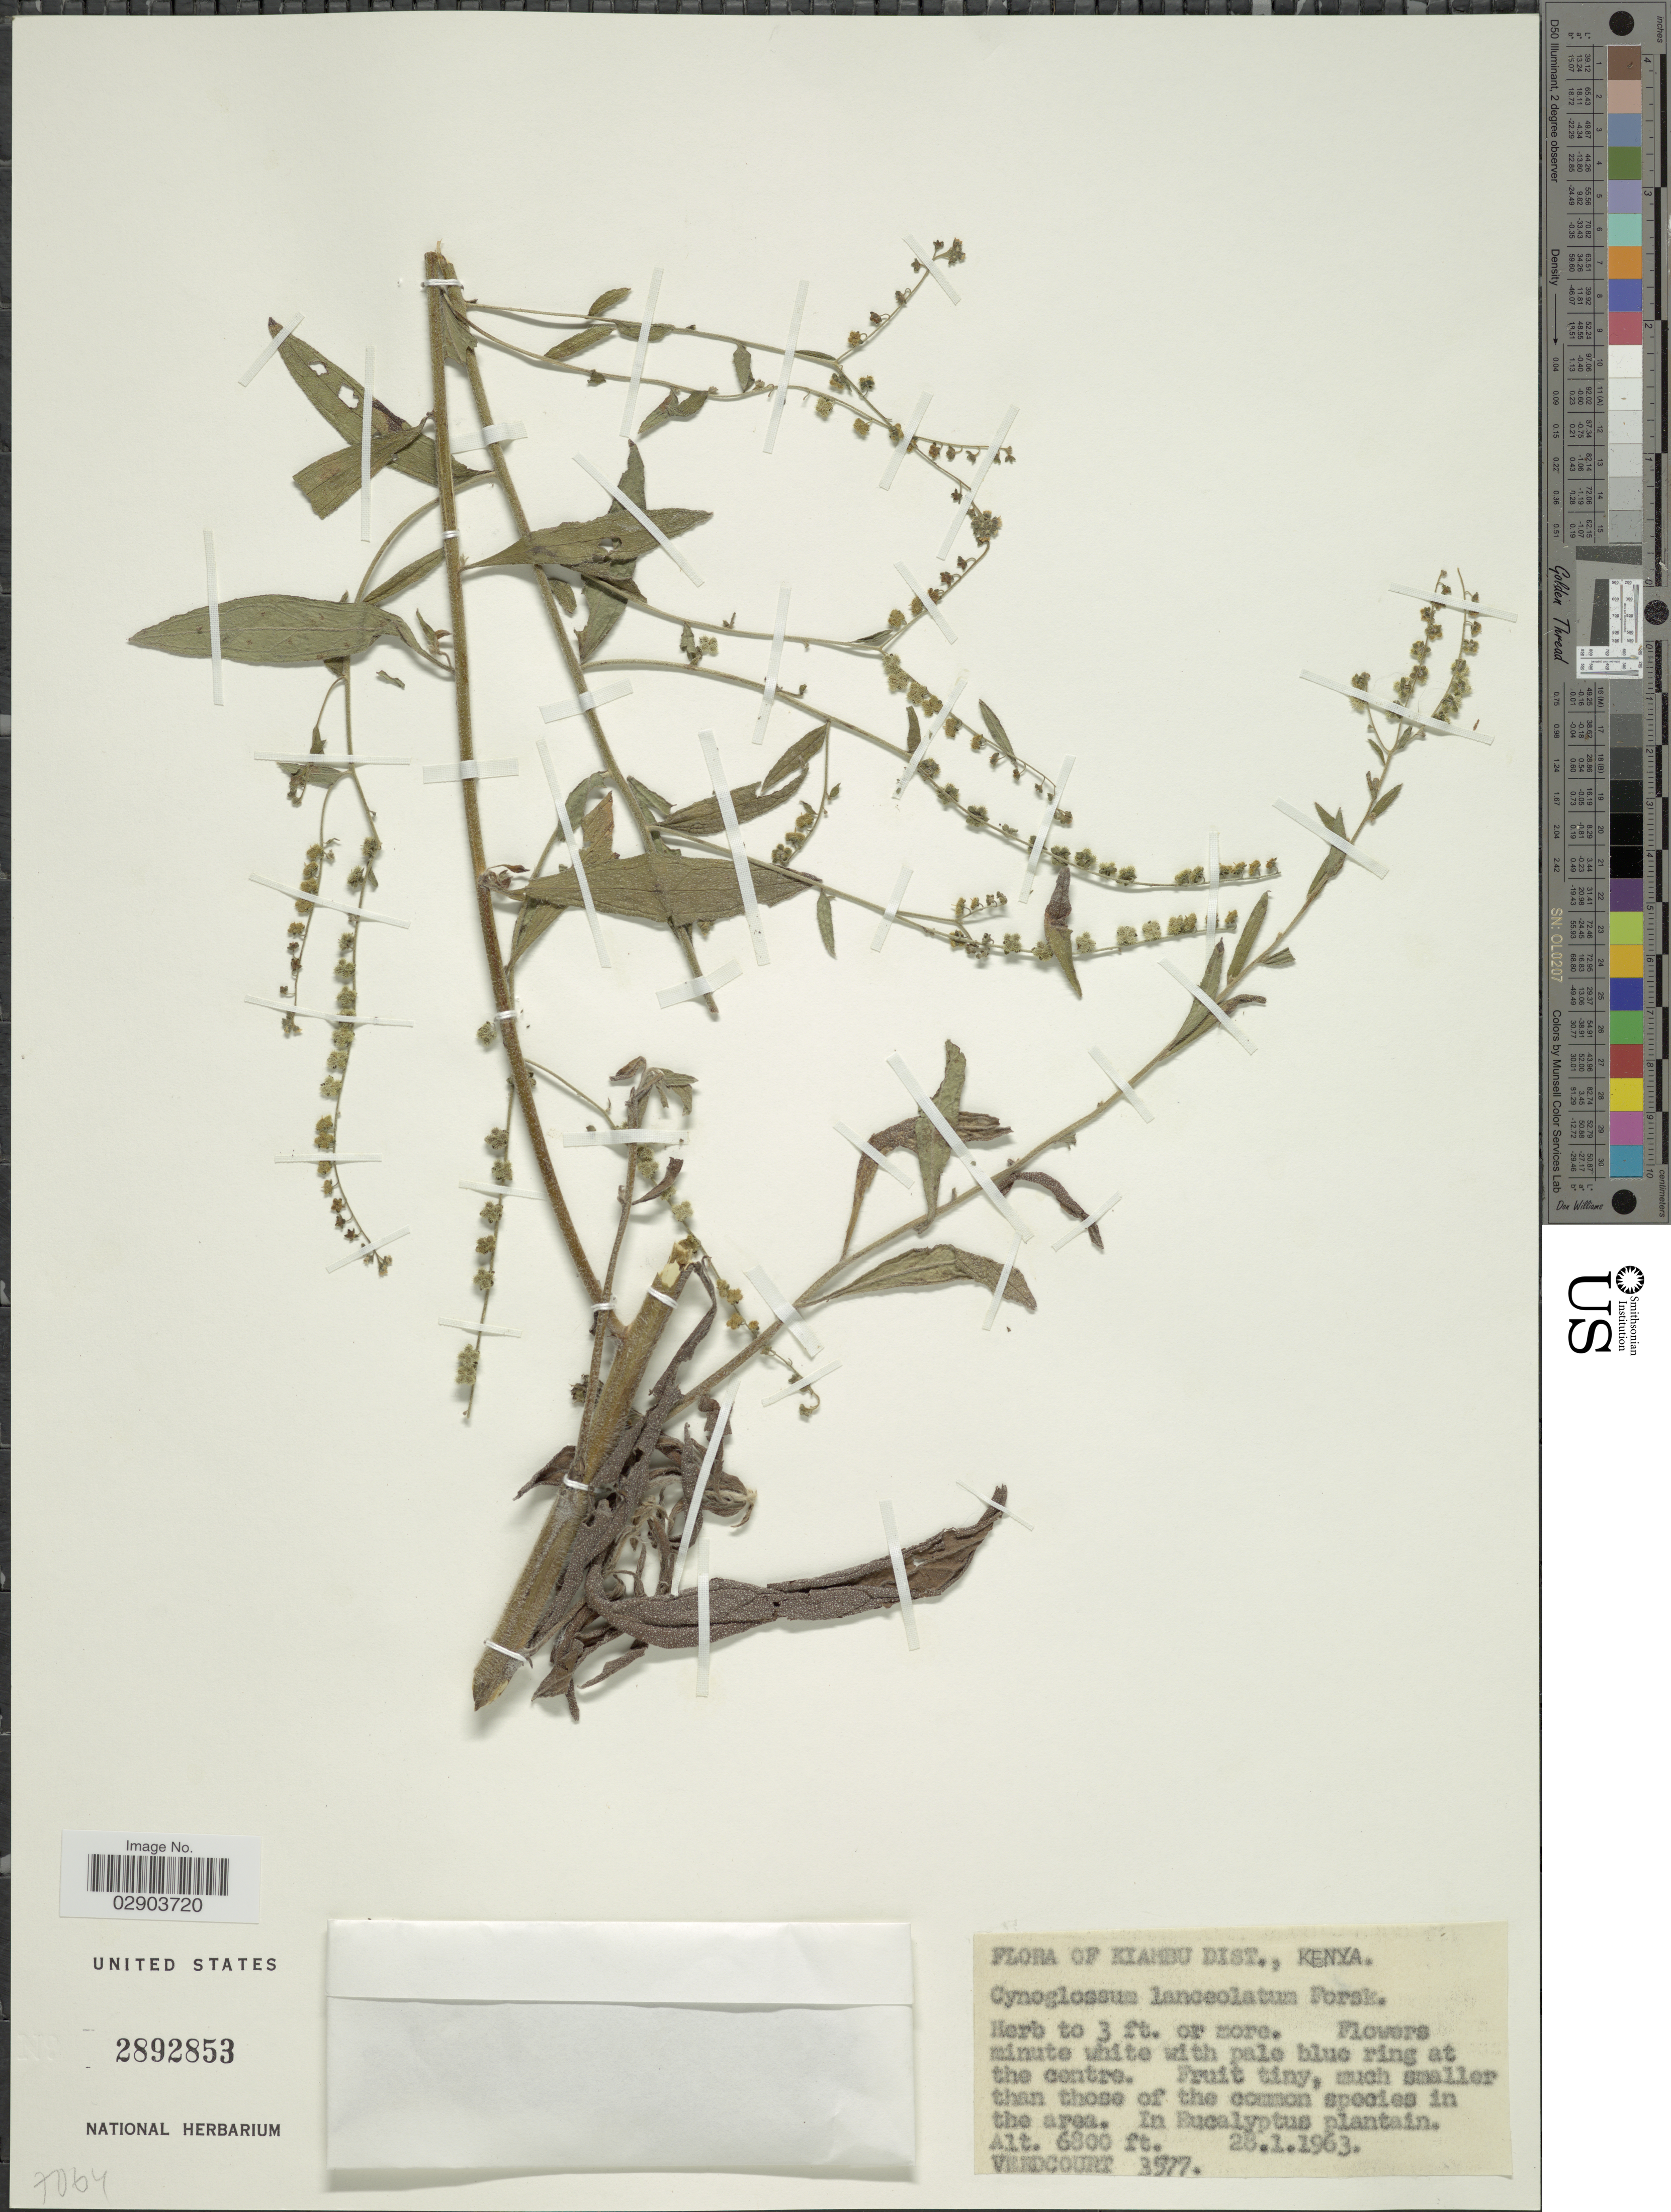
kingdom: Plantae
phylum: Tracheophyta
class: Magnoliopsida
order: Boraginales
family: Boraginaceae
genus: Cynoglossum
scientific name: Cynoglossum lanceolatum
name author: Forssk.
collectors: -. Verdcourt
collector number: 3577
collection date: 1963-01-28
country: Kenya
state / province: Kiambu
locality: Kiambu Dist., Kenya.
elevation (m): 2073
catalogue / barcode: US 2892853